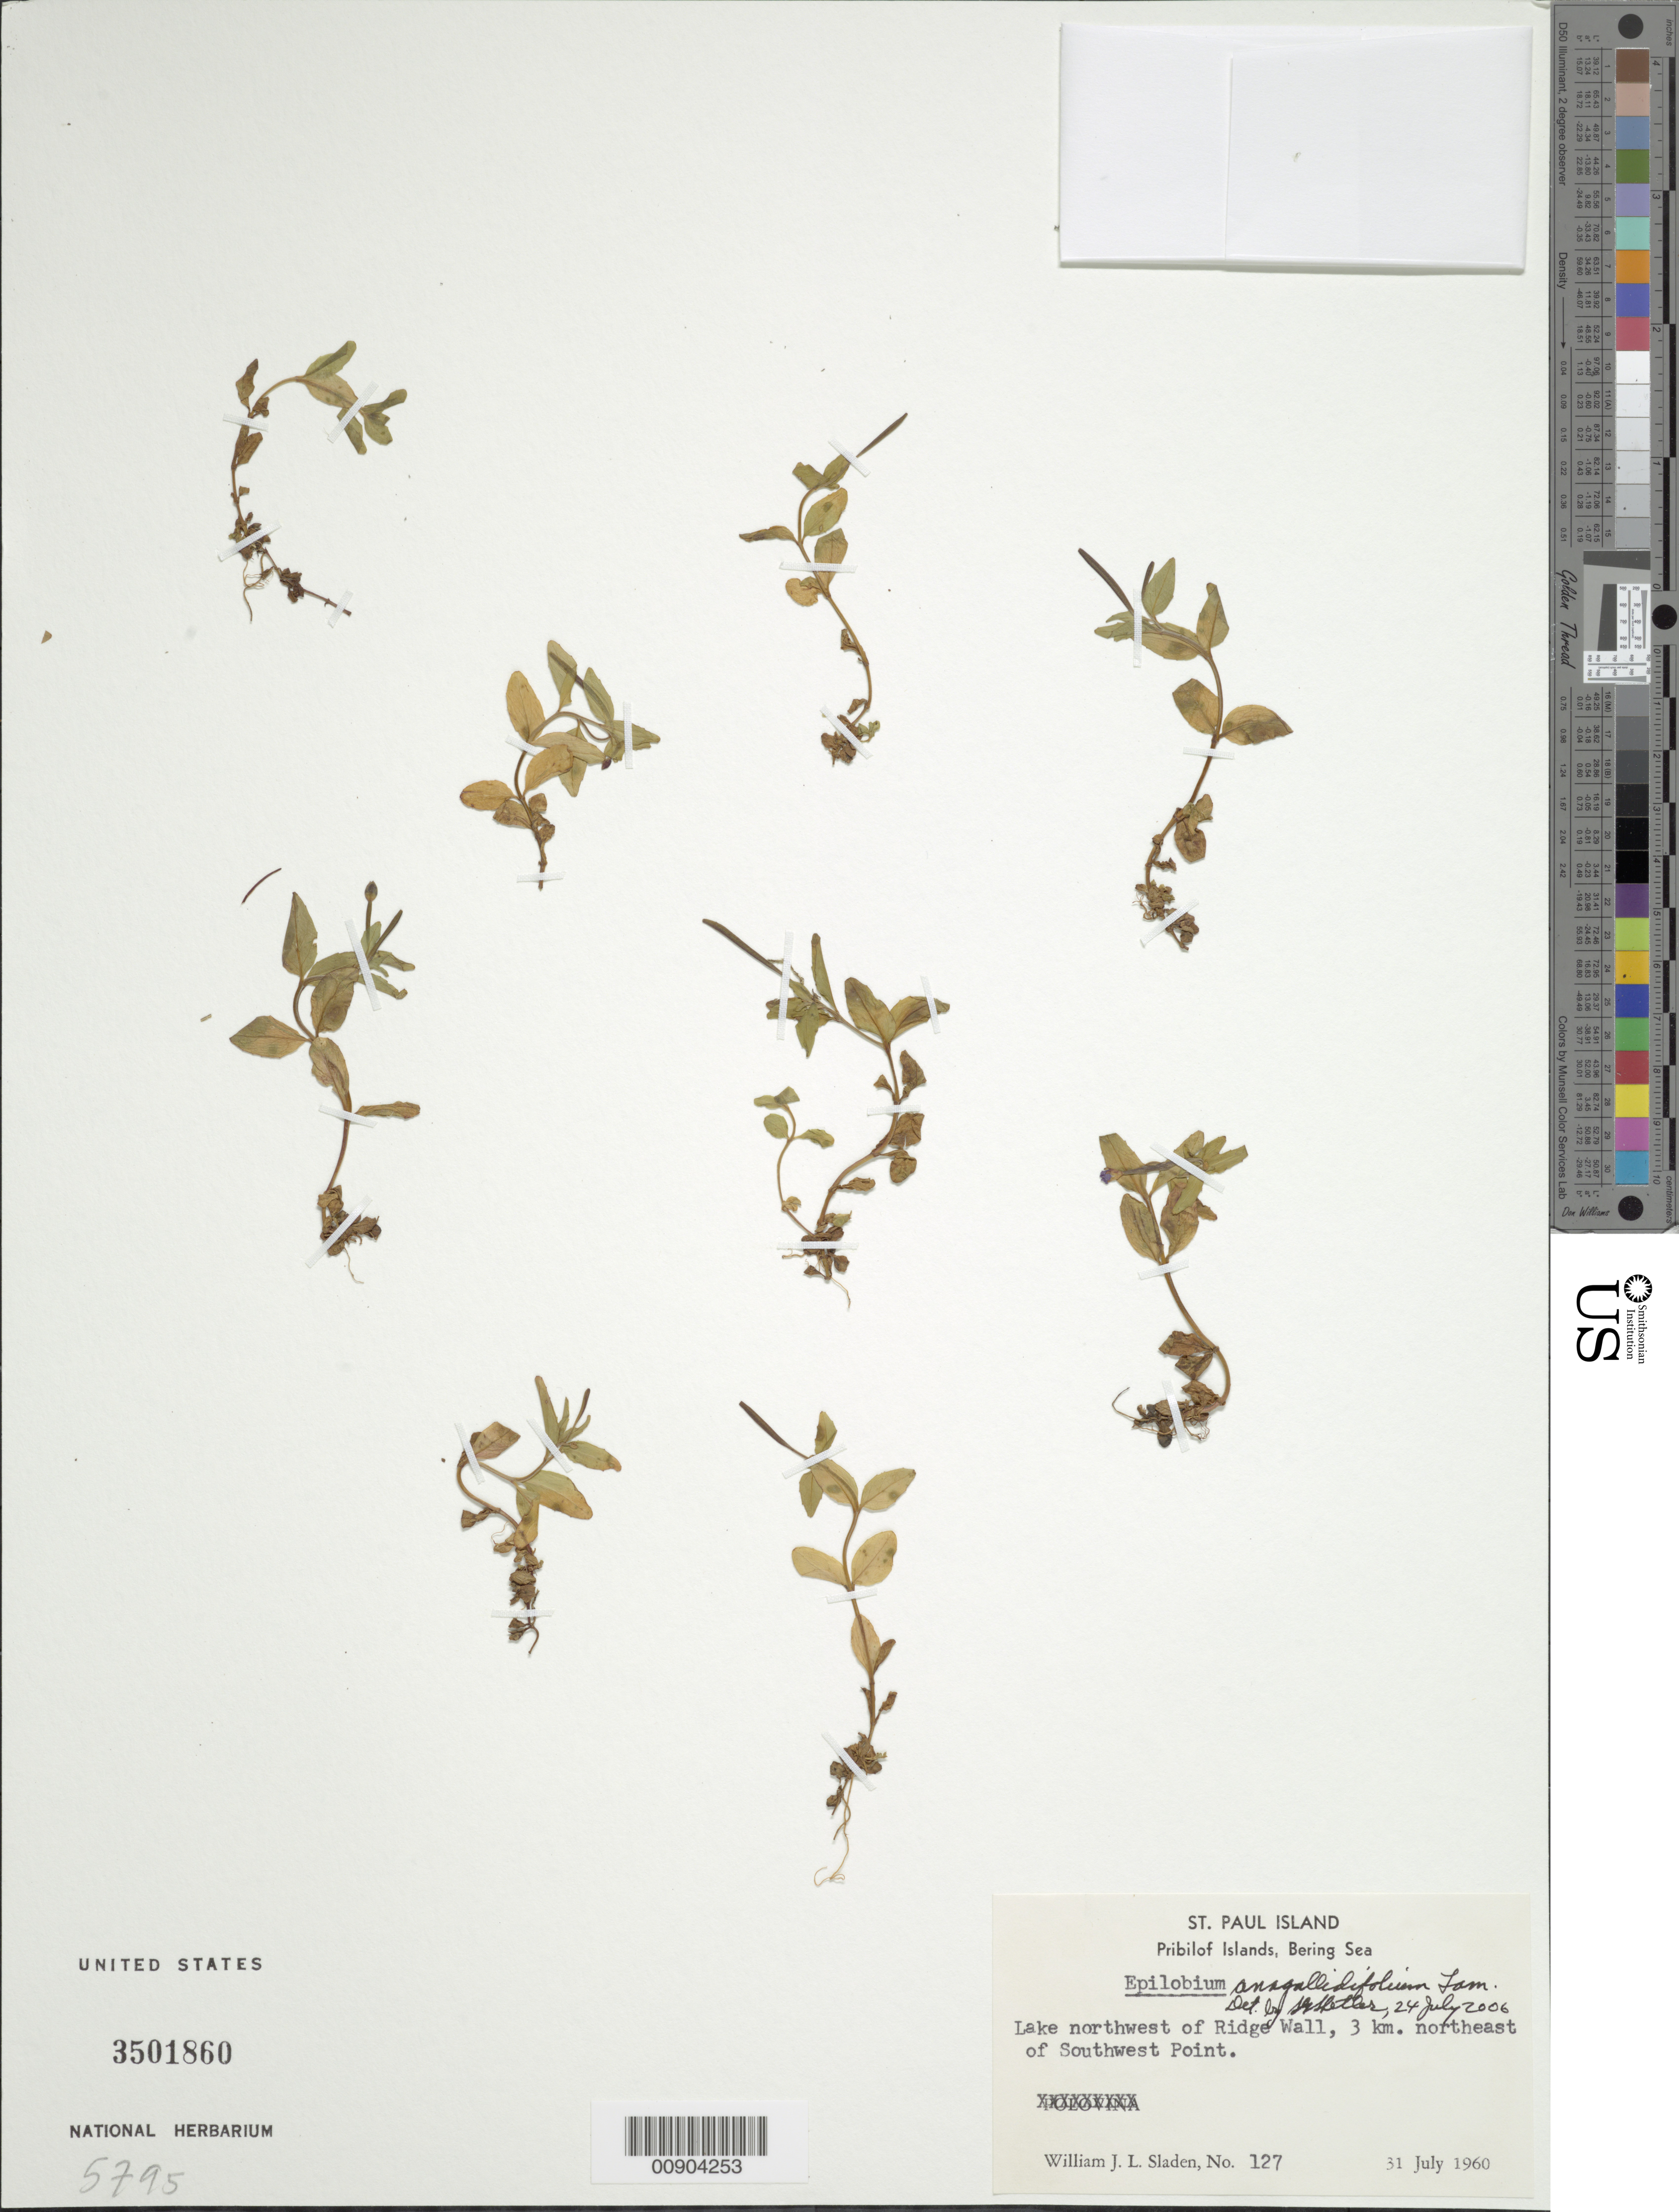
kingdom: Plantae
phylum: Tracheophyta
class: Magnoliopsida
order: Myrtales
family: Onagraceae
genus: Epilobium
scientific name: Epilobium anagallidifolium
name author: Lam.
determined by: Shetler, Stanwyn G., (US), NMNH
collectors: W. Sladen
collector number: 127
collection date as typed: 31 Jul 1960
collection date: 1960-07-31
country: United States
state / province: Alaska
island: St. Paul Island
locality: St. Paul Island. Lake northwest of Ridge Wall, 3 km. east of Southwest Point., Bering Sea, Pribilof Islands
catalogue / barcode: US 3501860